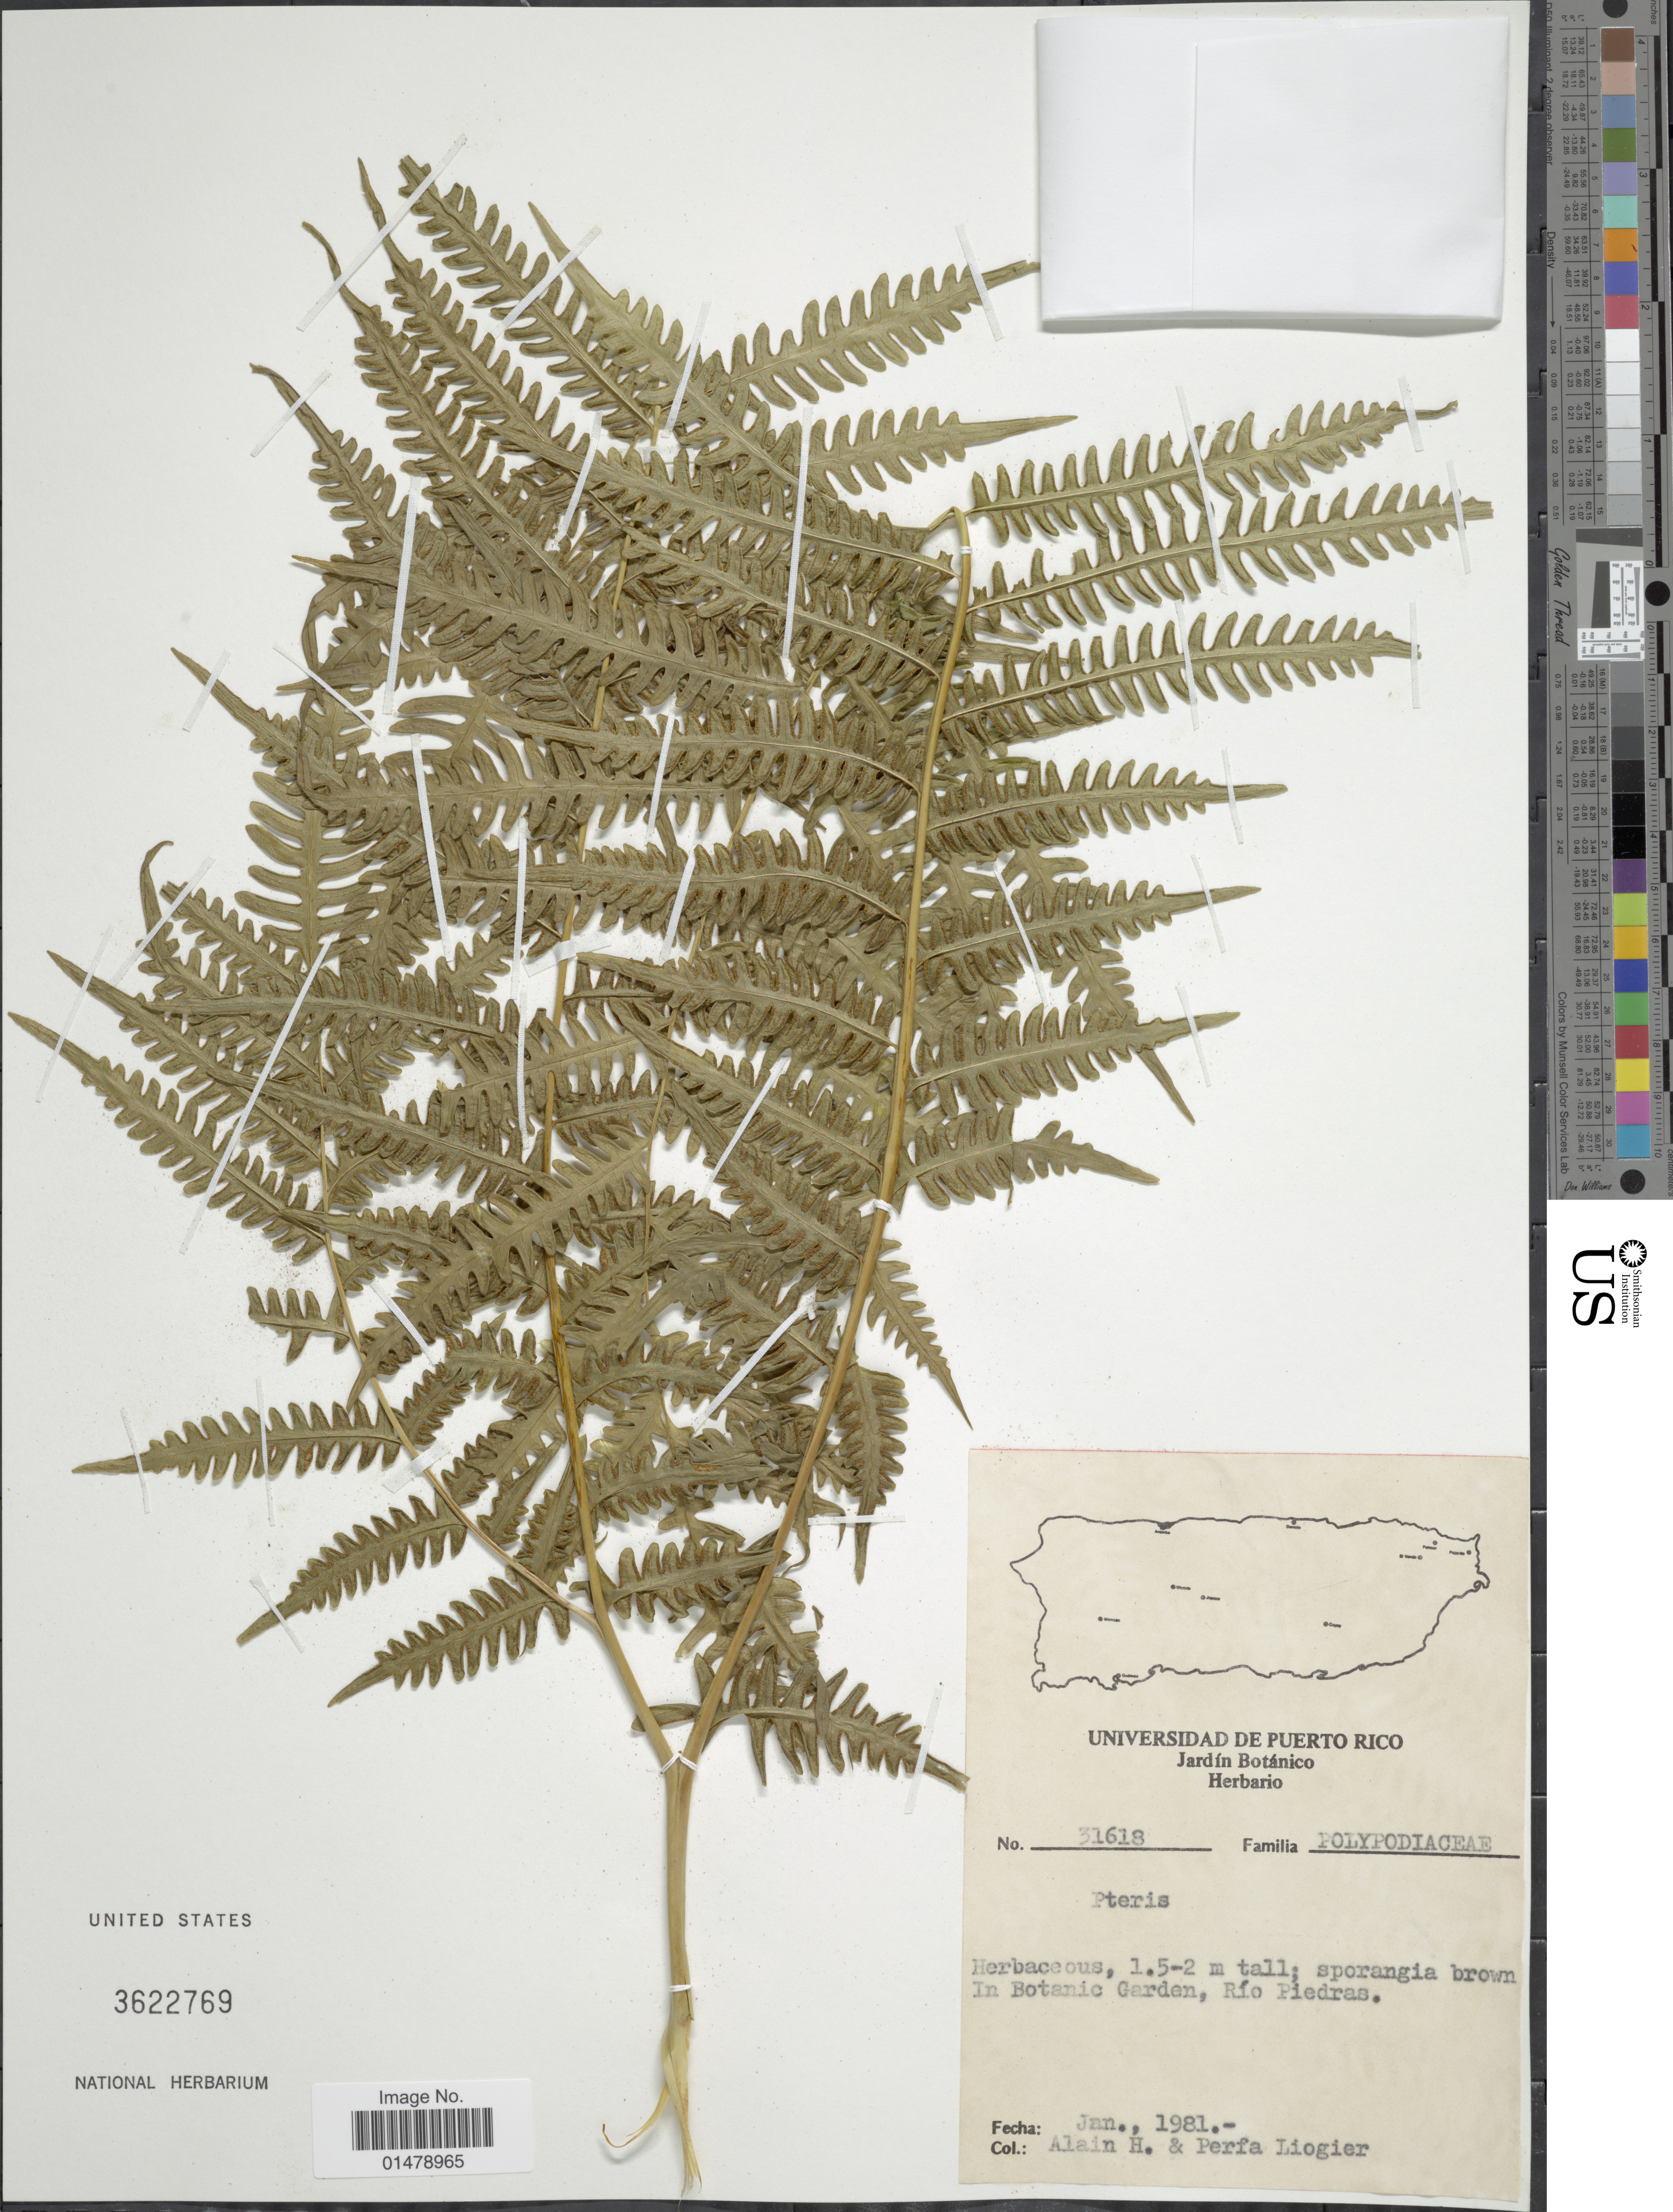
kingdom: Plantae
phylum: Tracheophyta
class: Polypodiopsida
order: Polypodiales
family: Pteridaceae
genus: Pteris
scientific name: Pteris quadriaurita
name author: Retz.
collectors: A. H. Liogier & M. P. Liogier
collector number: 31618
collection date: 1981-01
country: Puerto Rico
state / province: Rio Piedras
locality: In Botanic Garden, Rio Piedras.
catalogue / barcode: US 3622769